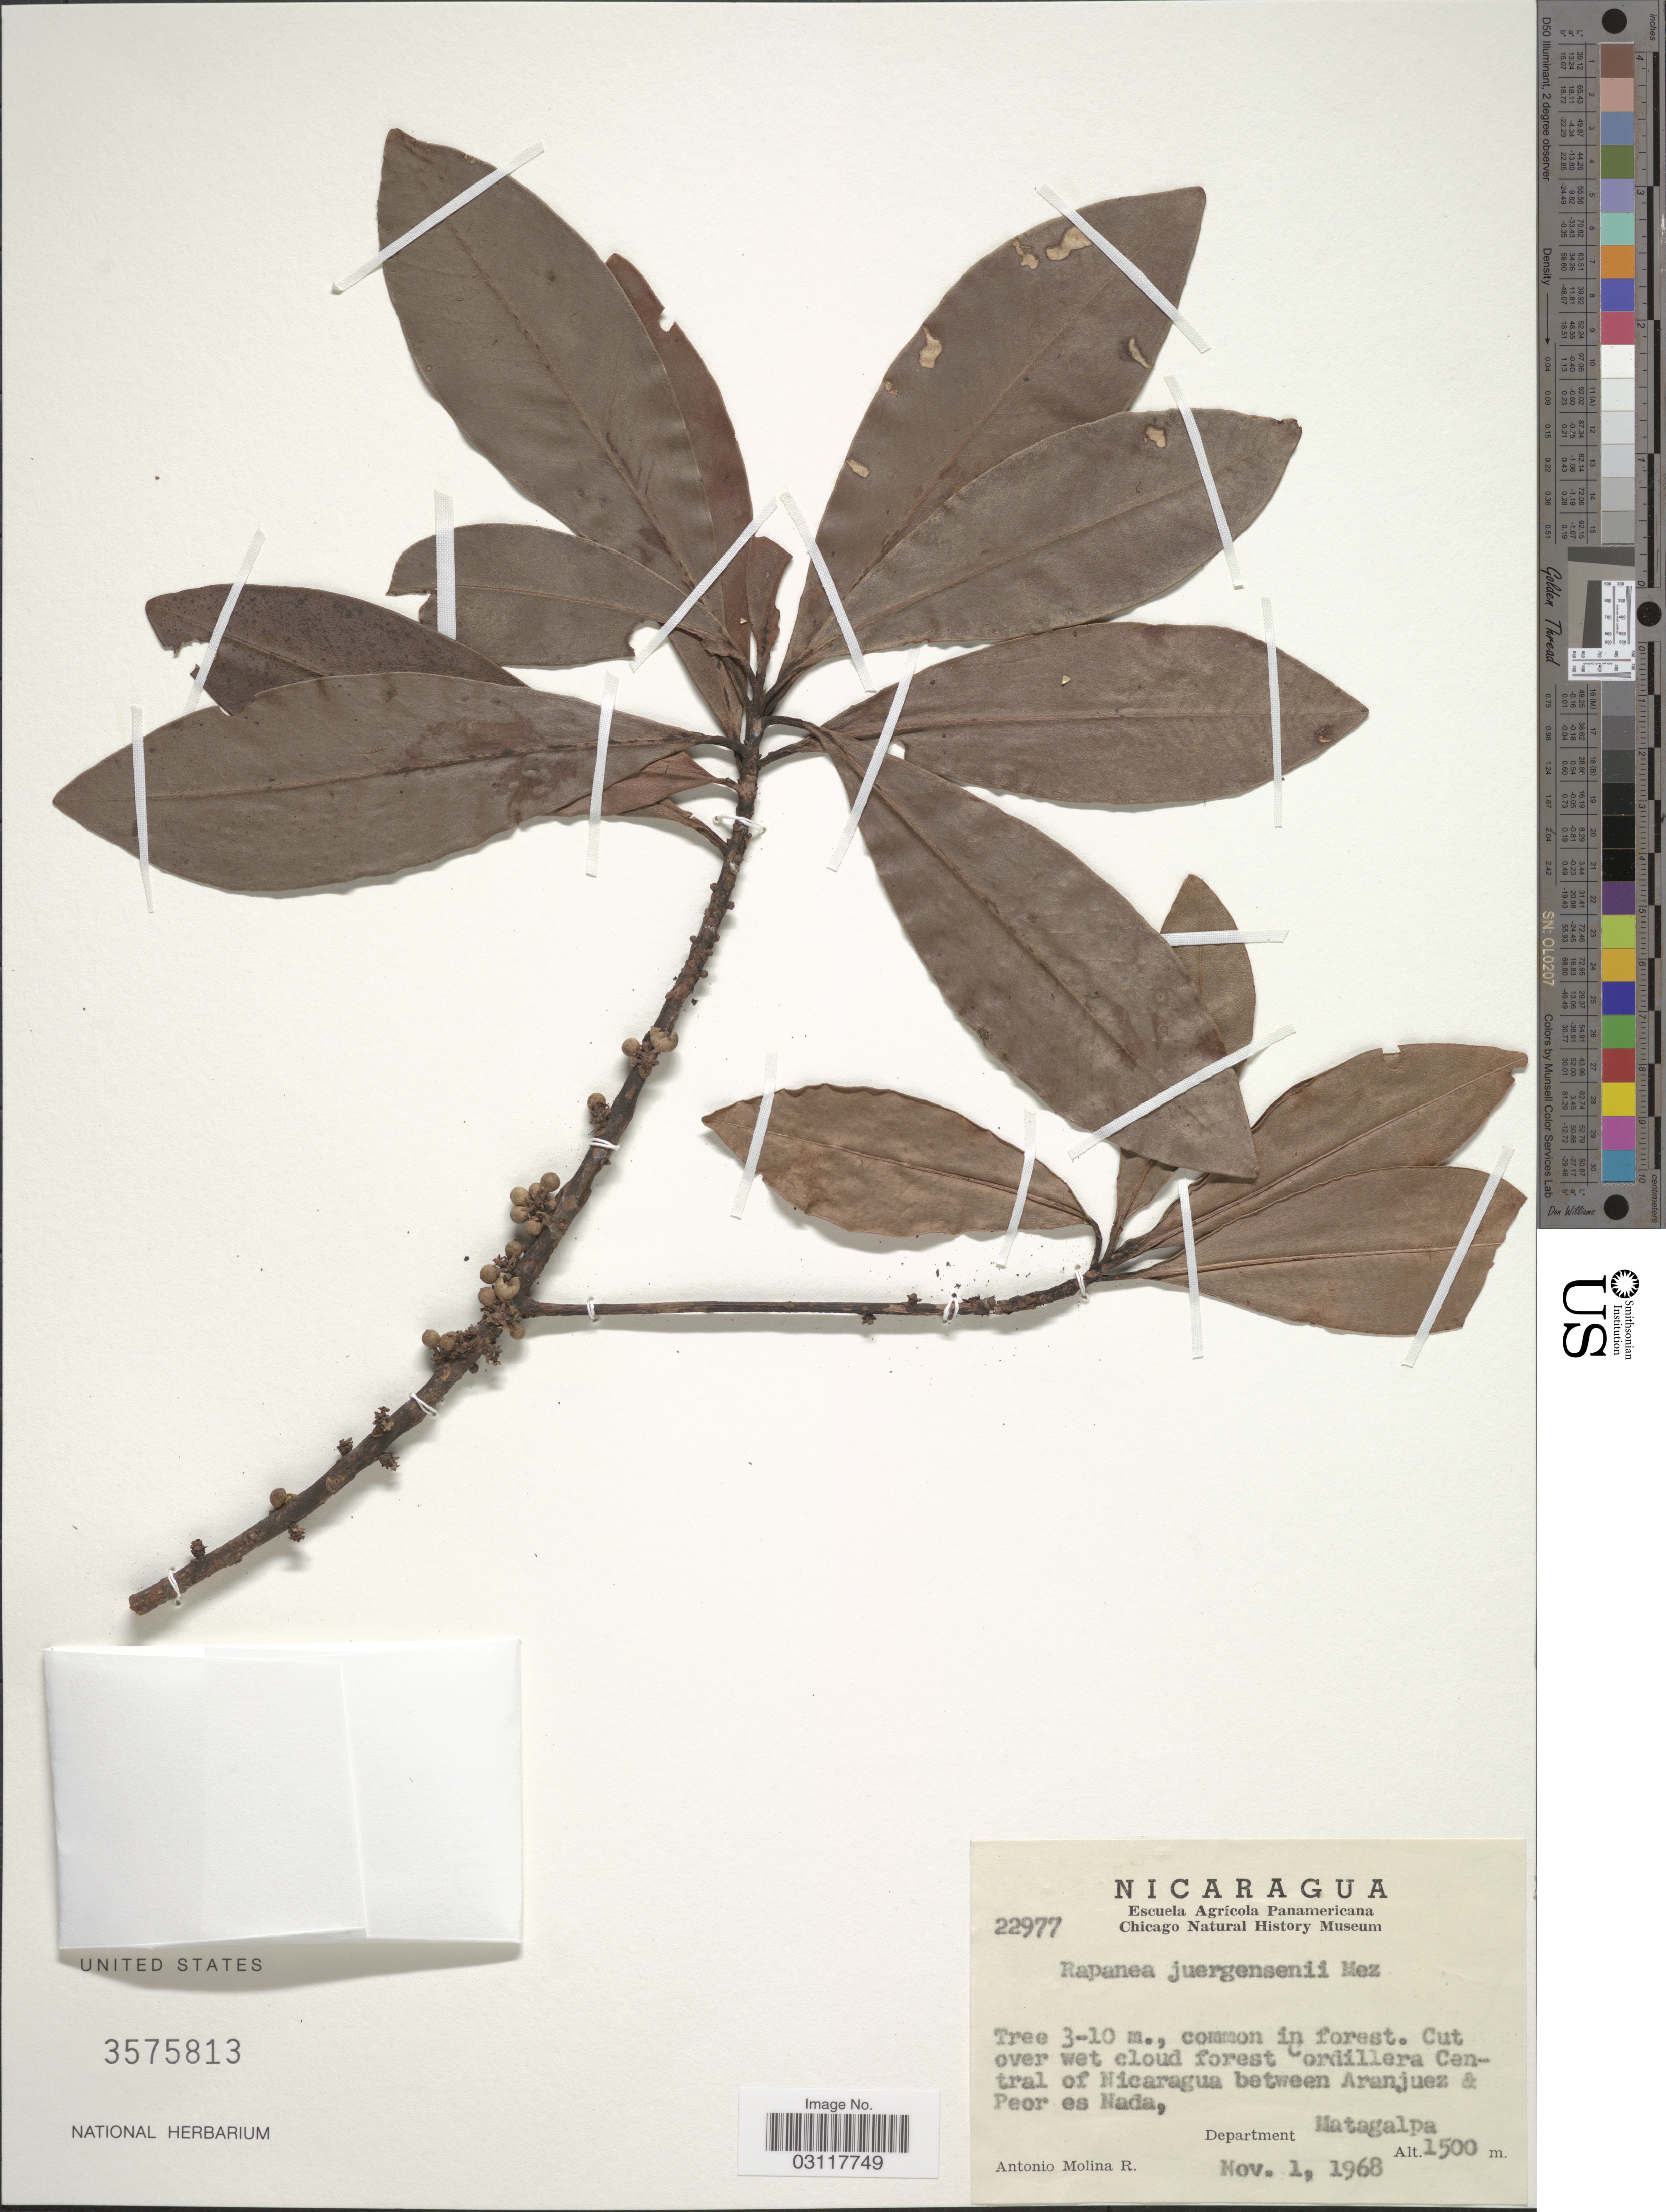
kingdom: Plantae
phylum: Tracheophyta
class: Magnoliopsida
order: Ericales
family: Primulaceae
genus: Rapanea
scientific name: Rapanea juergensenii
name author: Mez in Engl.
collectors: A. Molina R.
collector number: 22977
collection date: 1968-11-01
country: Nicaragua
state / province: Matagalpa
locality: Cut over wet cloud forest Cordillera Central of Nicaragua between Aranjuez & Peor es Nada, Department Matagalpa.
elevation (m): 1500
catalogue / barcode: US 3575813